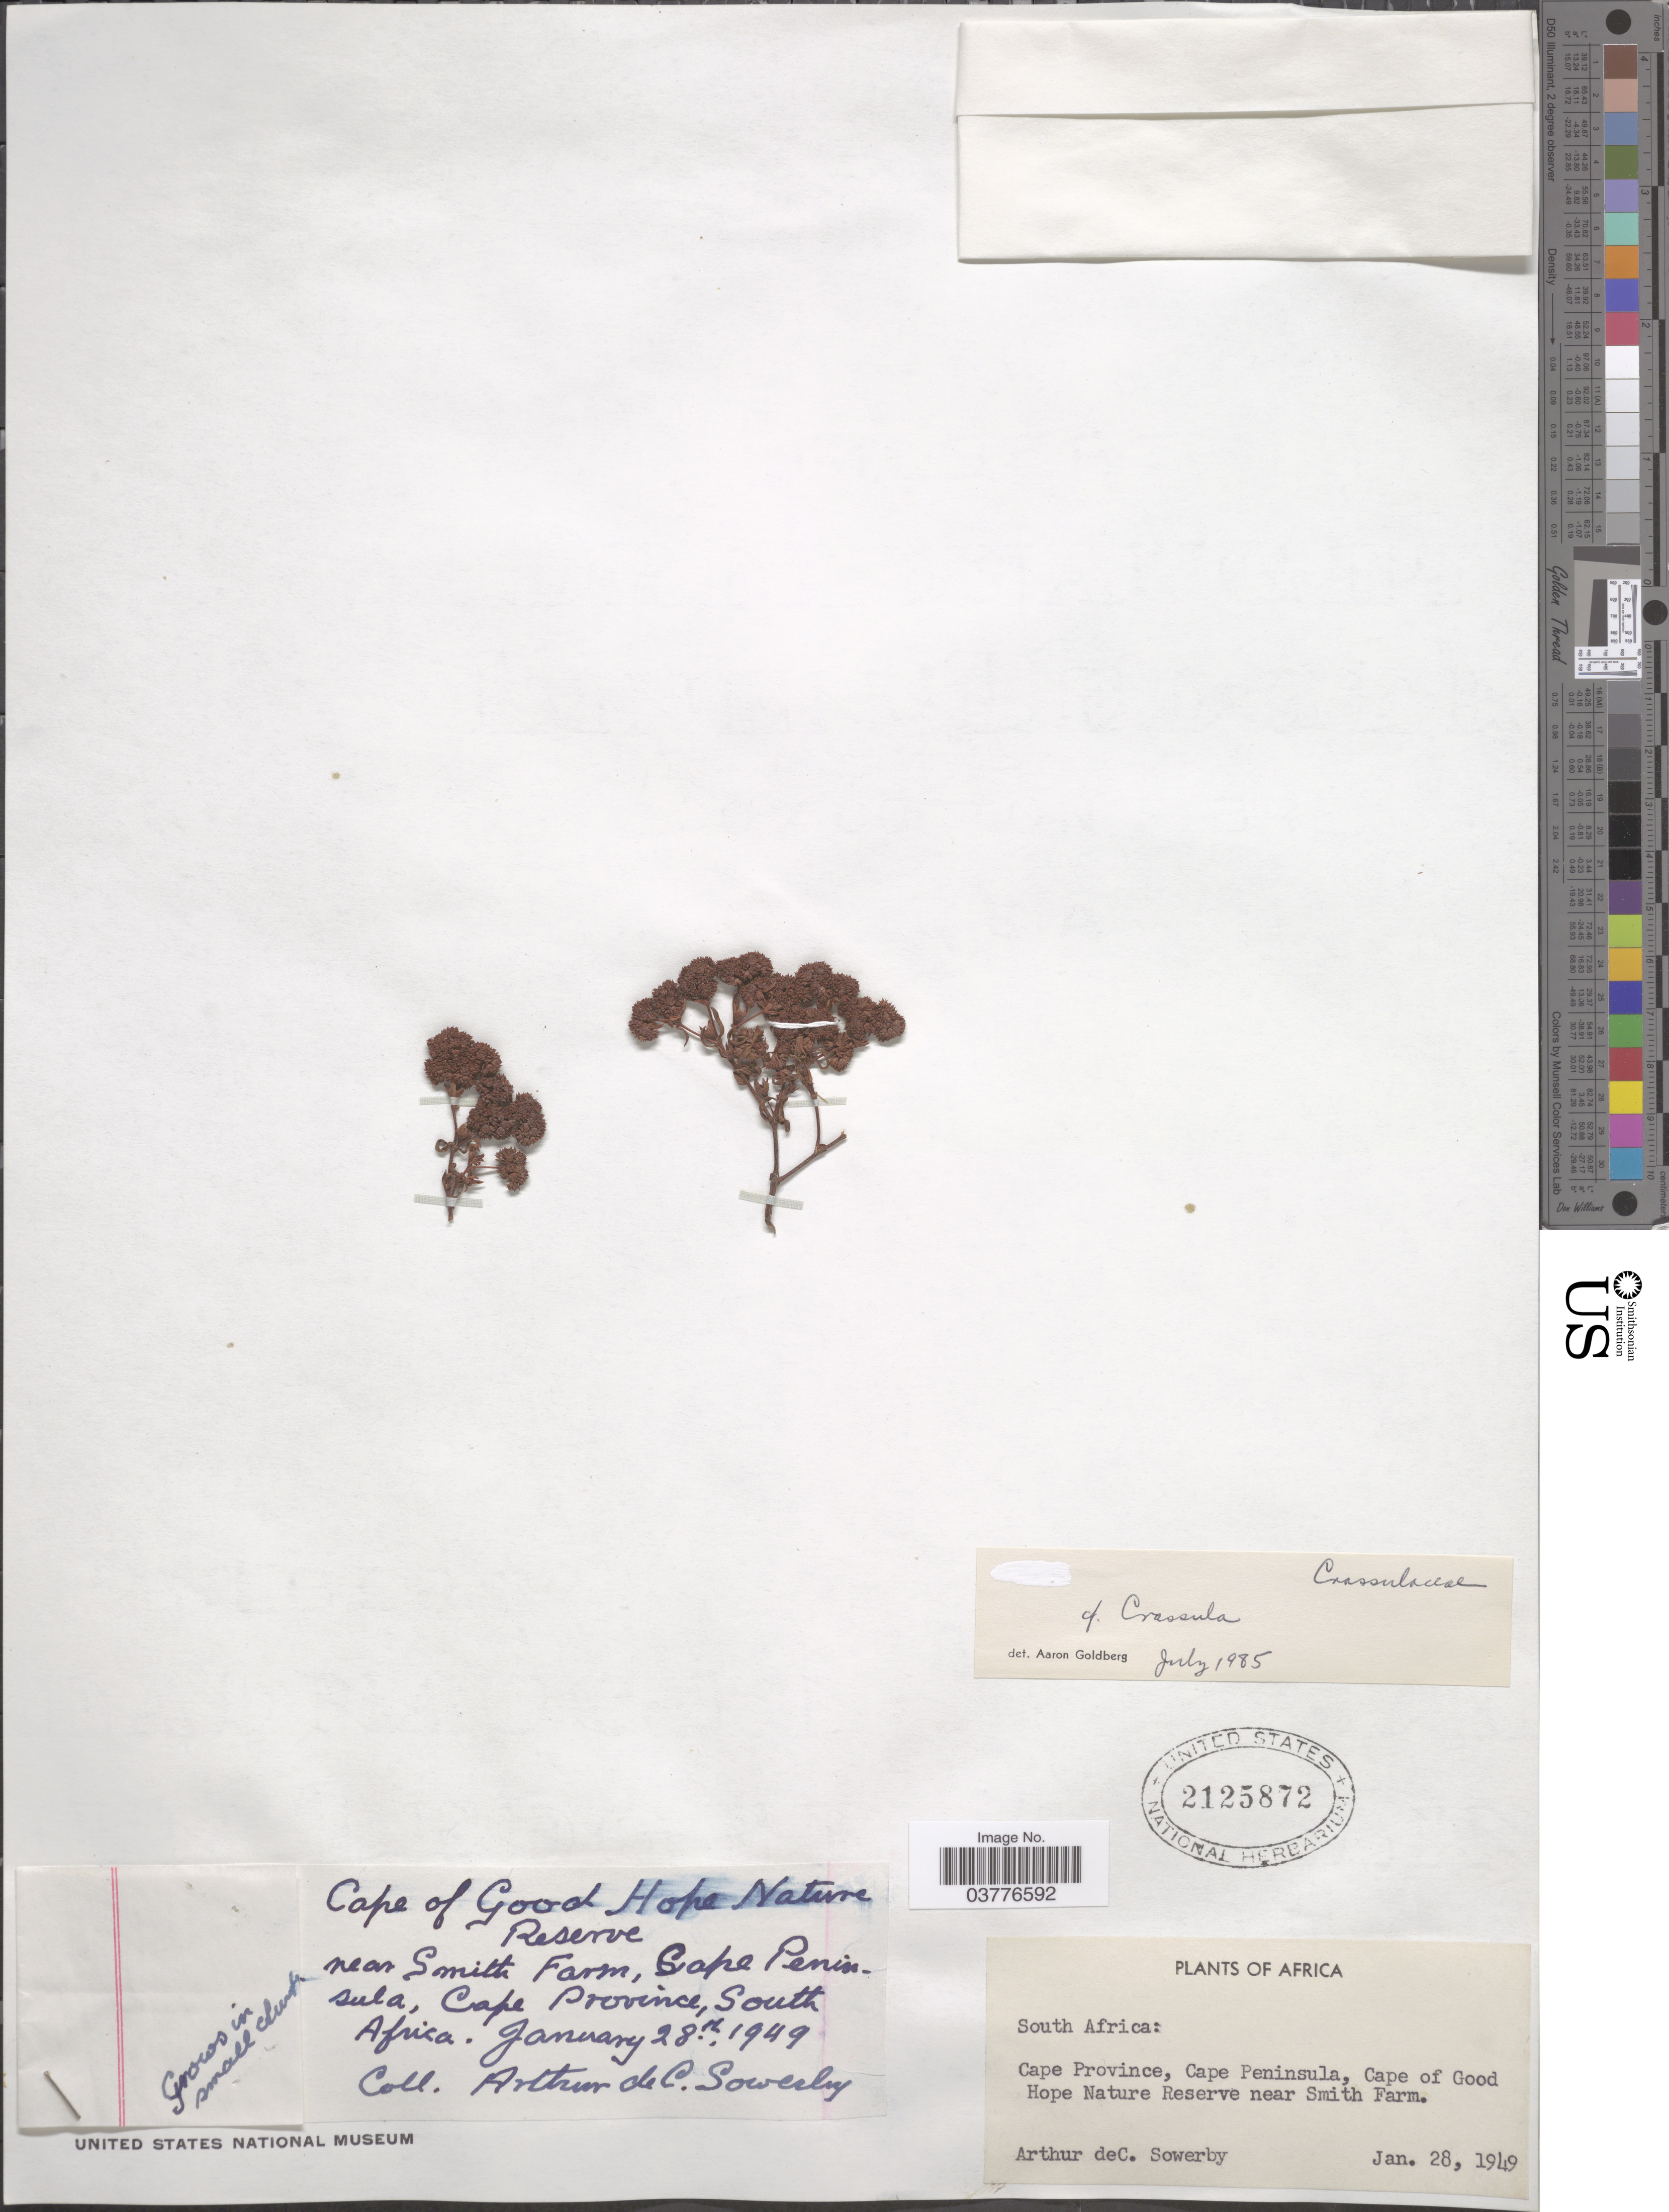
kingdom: Plantae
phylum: Tracheophyta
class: Magnoliopsida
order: Saxifragales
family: Crassulaceae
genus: Crassula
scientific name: Crassula sp.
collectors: A. Sowerby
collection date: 1949-01-28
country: South Africa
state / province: Western Cape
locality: Cape Peninsula, Cape of Good Hope Nature Reserve near Smith Farm.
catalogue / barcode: US 2125872